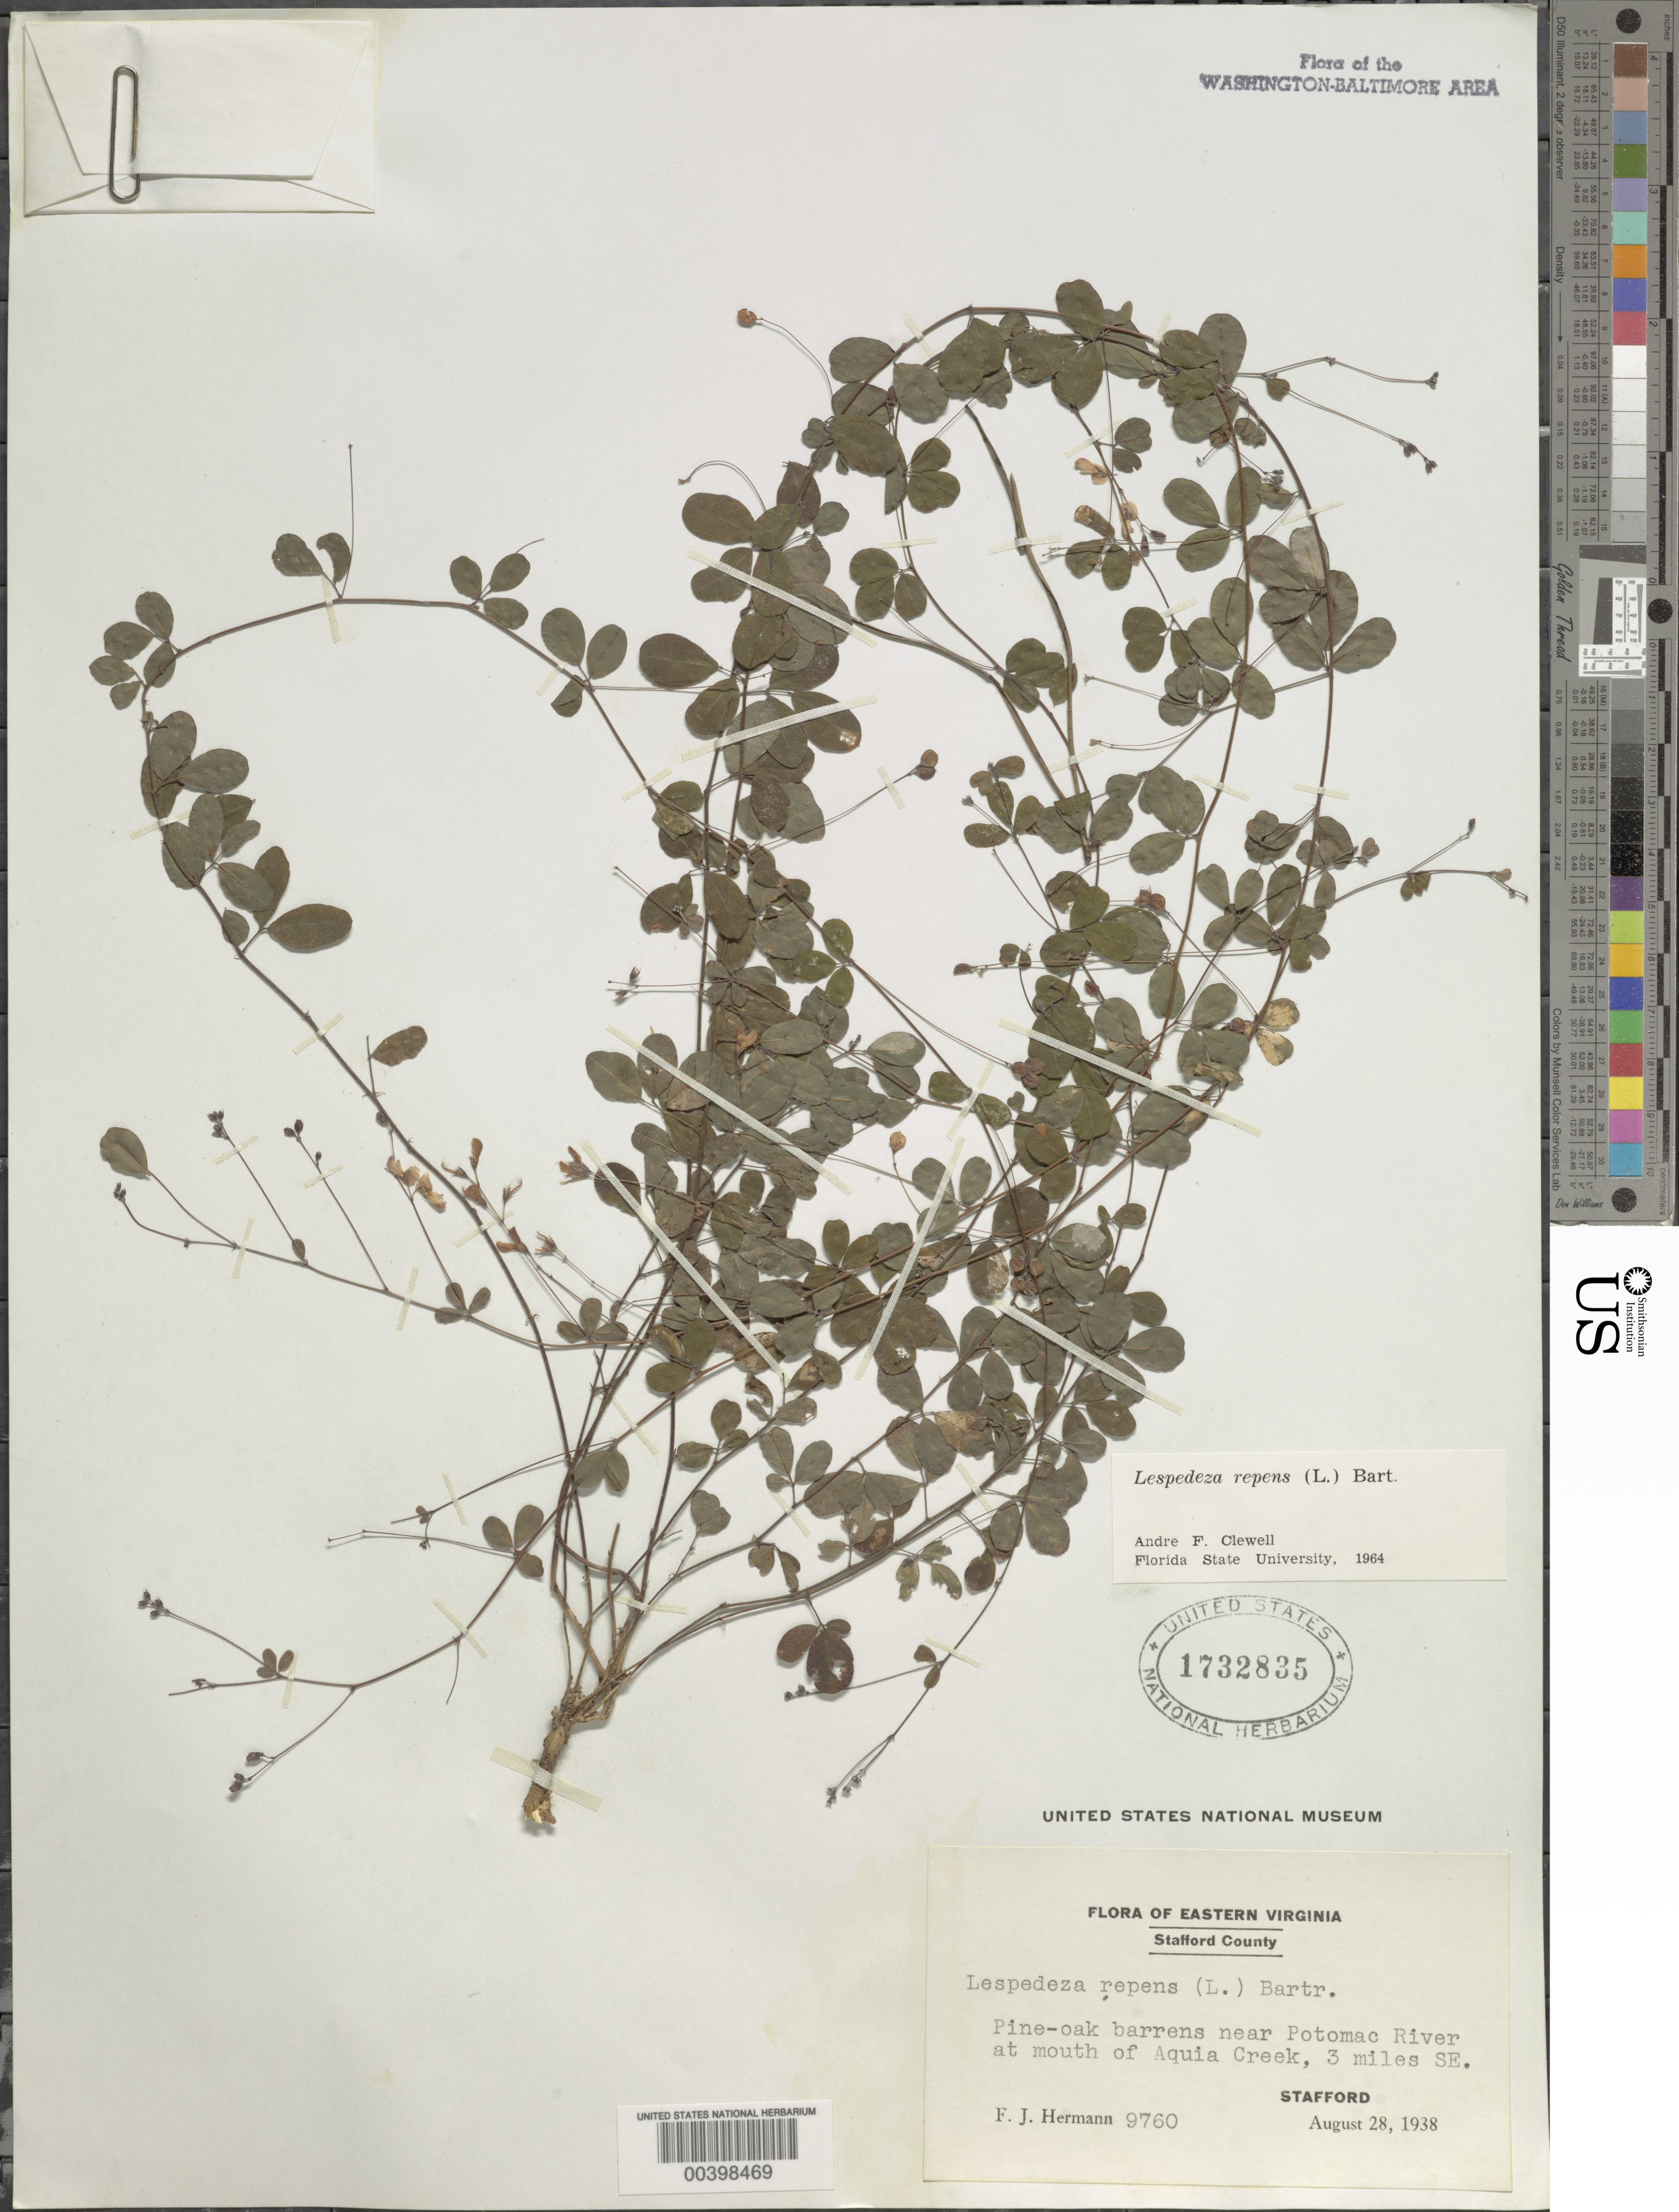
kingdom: Plantae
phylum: Tracheophyta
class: Magnoliopsida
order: Fabales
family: Fabaceae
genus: Lespedeza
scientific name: Lespedeza repens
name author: (L.) W.P.C. Barton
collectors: F. J. Hermann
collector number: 9760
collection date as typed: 28 Aug 1938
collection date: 1938-08-28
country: United States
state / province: Virginia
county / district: Stafford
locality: Mouth of Aquia Creek, Stafford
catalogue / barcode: US 1732835